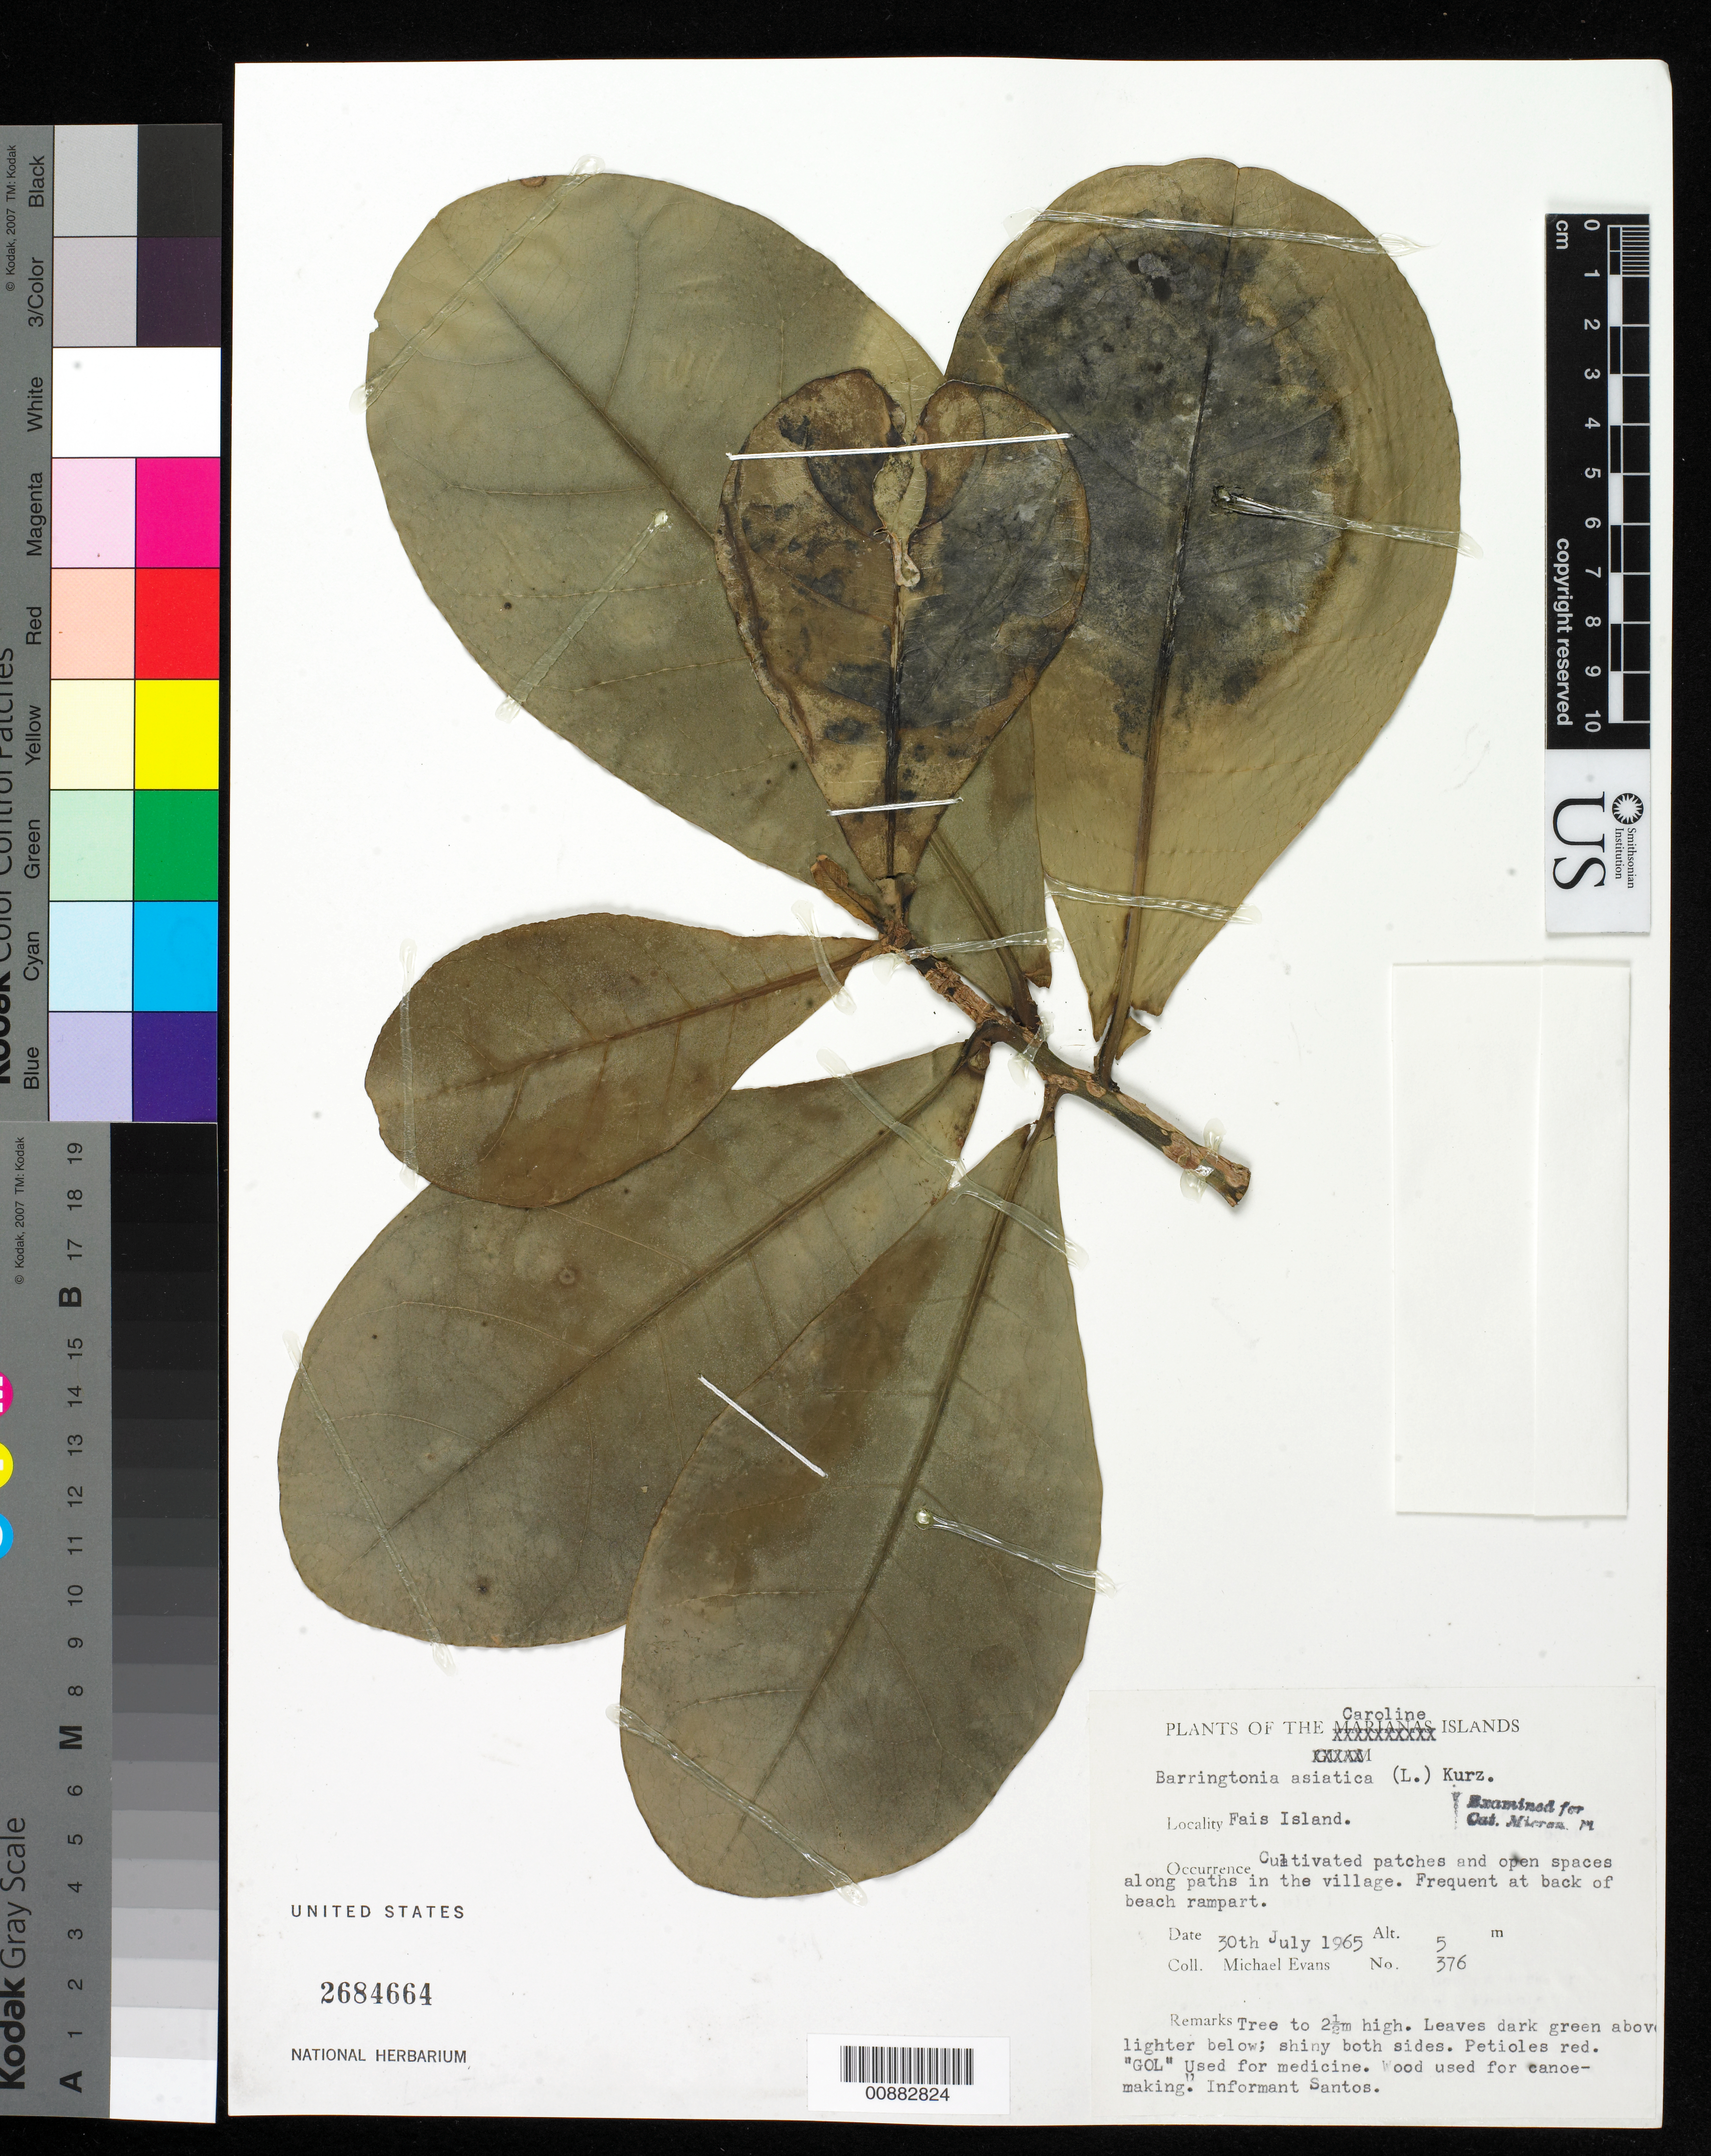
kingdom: Plantae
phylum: Tracheophyta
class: Magnoliopsida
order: Ericales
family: Lecythidaceae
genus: Barringtonia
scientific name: Barringtonia asiatica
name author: (L.) Kurz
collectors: M. Evans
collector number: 376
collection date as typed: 30 Jul 1965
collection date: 1965-07-30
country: Micronesia, Federated States of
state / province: Yap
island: Fais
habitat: Cultivated patcches and open spaces along paths in the village. Frequent at back of beach rampart.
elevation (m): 5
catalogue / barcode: US 2684664